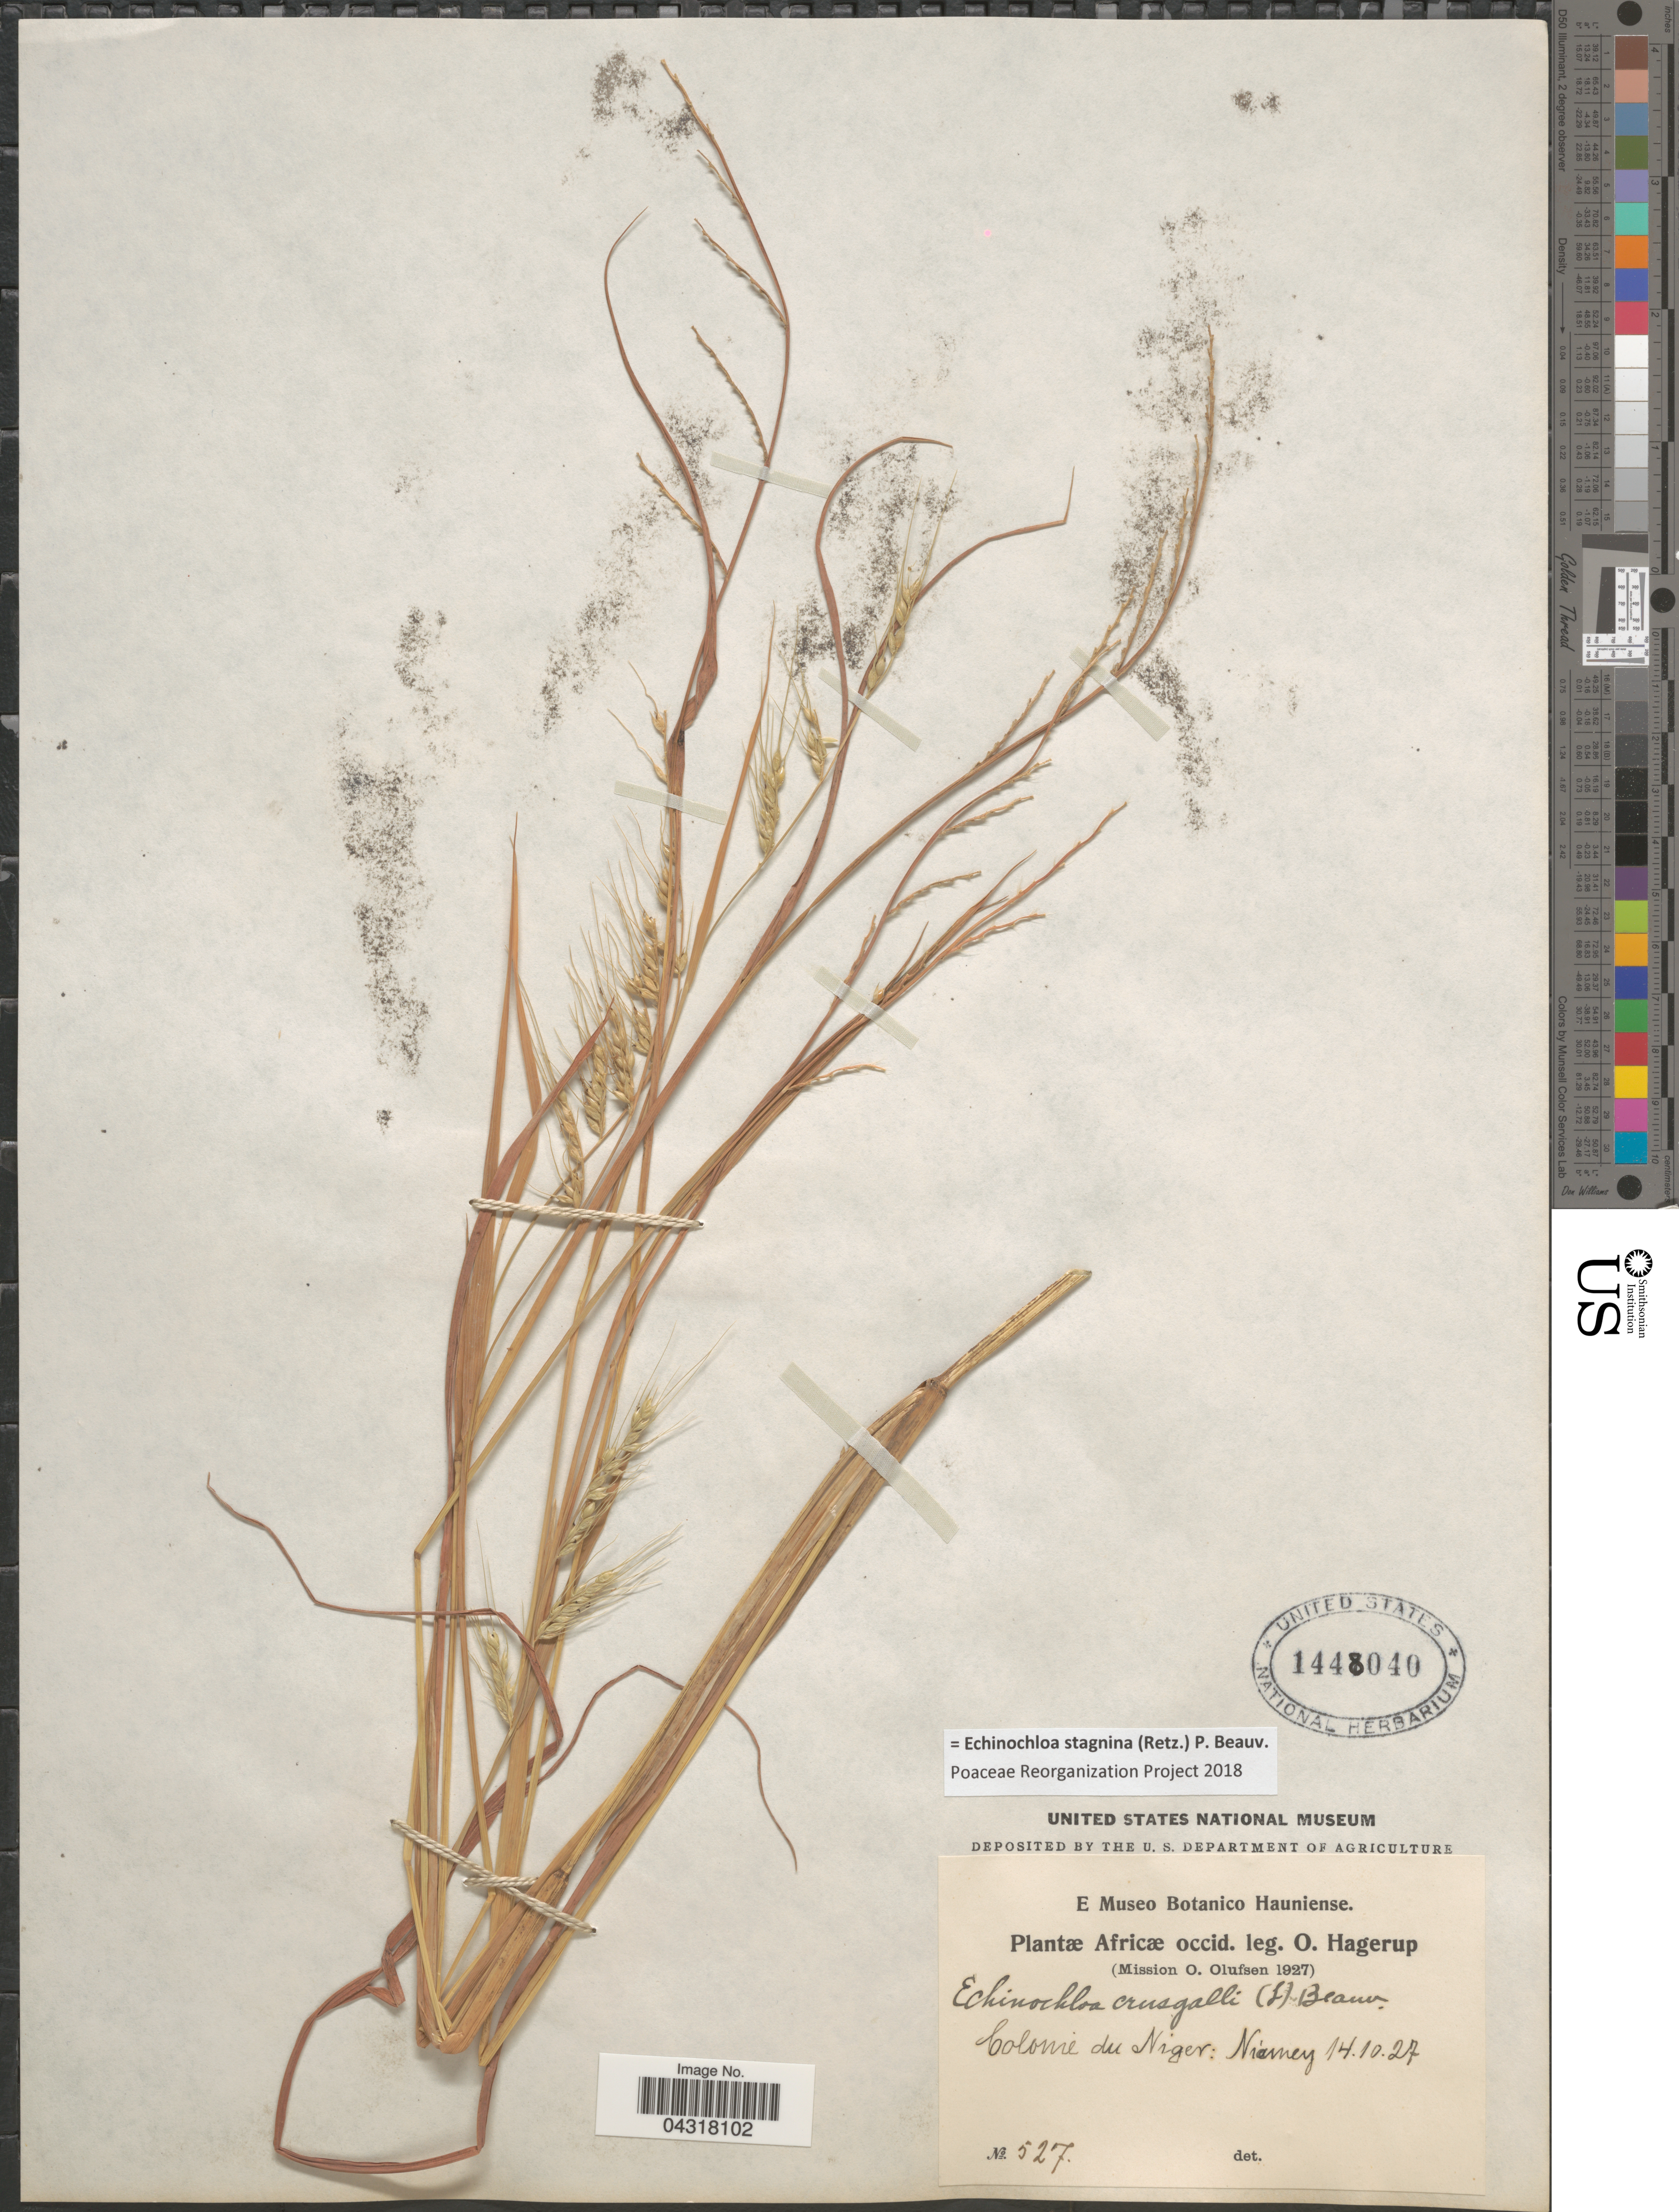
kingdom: Plantae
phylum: Tracheophyta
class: Liliopsida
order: Poales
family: Poaceae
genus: Echinochloa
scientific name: Echinochloa stagnina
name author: (Retz.) P. Beauv.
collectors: O. Hagerup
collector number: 527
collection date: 1927-10-14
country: Niger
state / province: Niamey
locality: Africæ occid. (Mission O. Olufsen 1927). Colonie du Niger.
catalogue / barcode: US 1448040